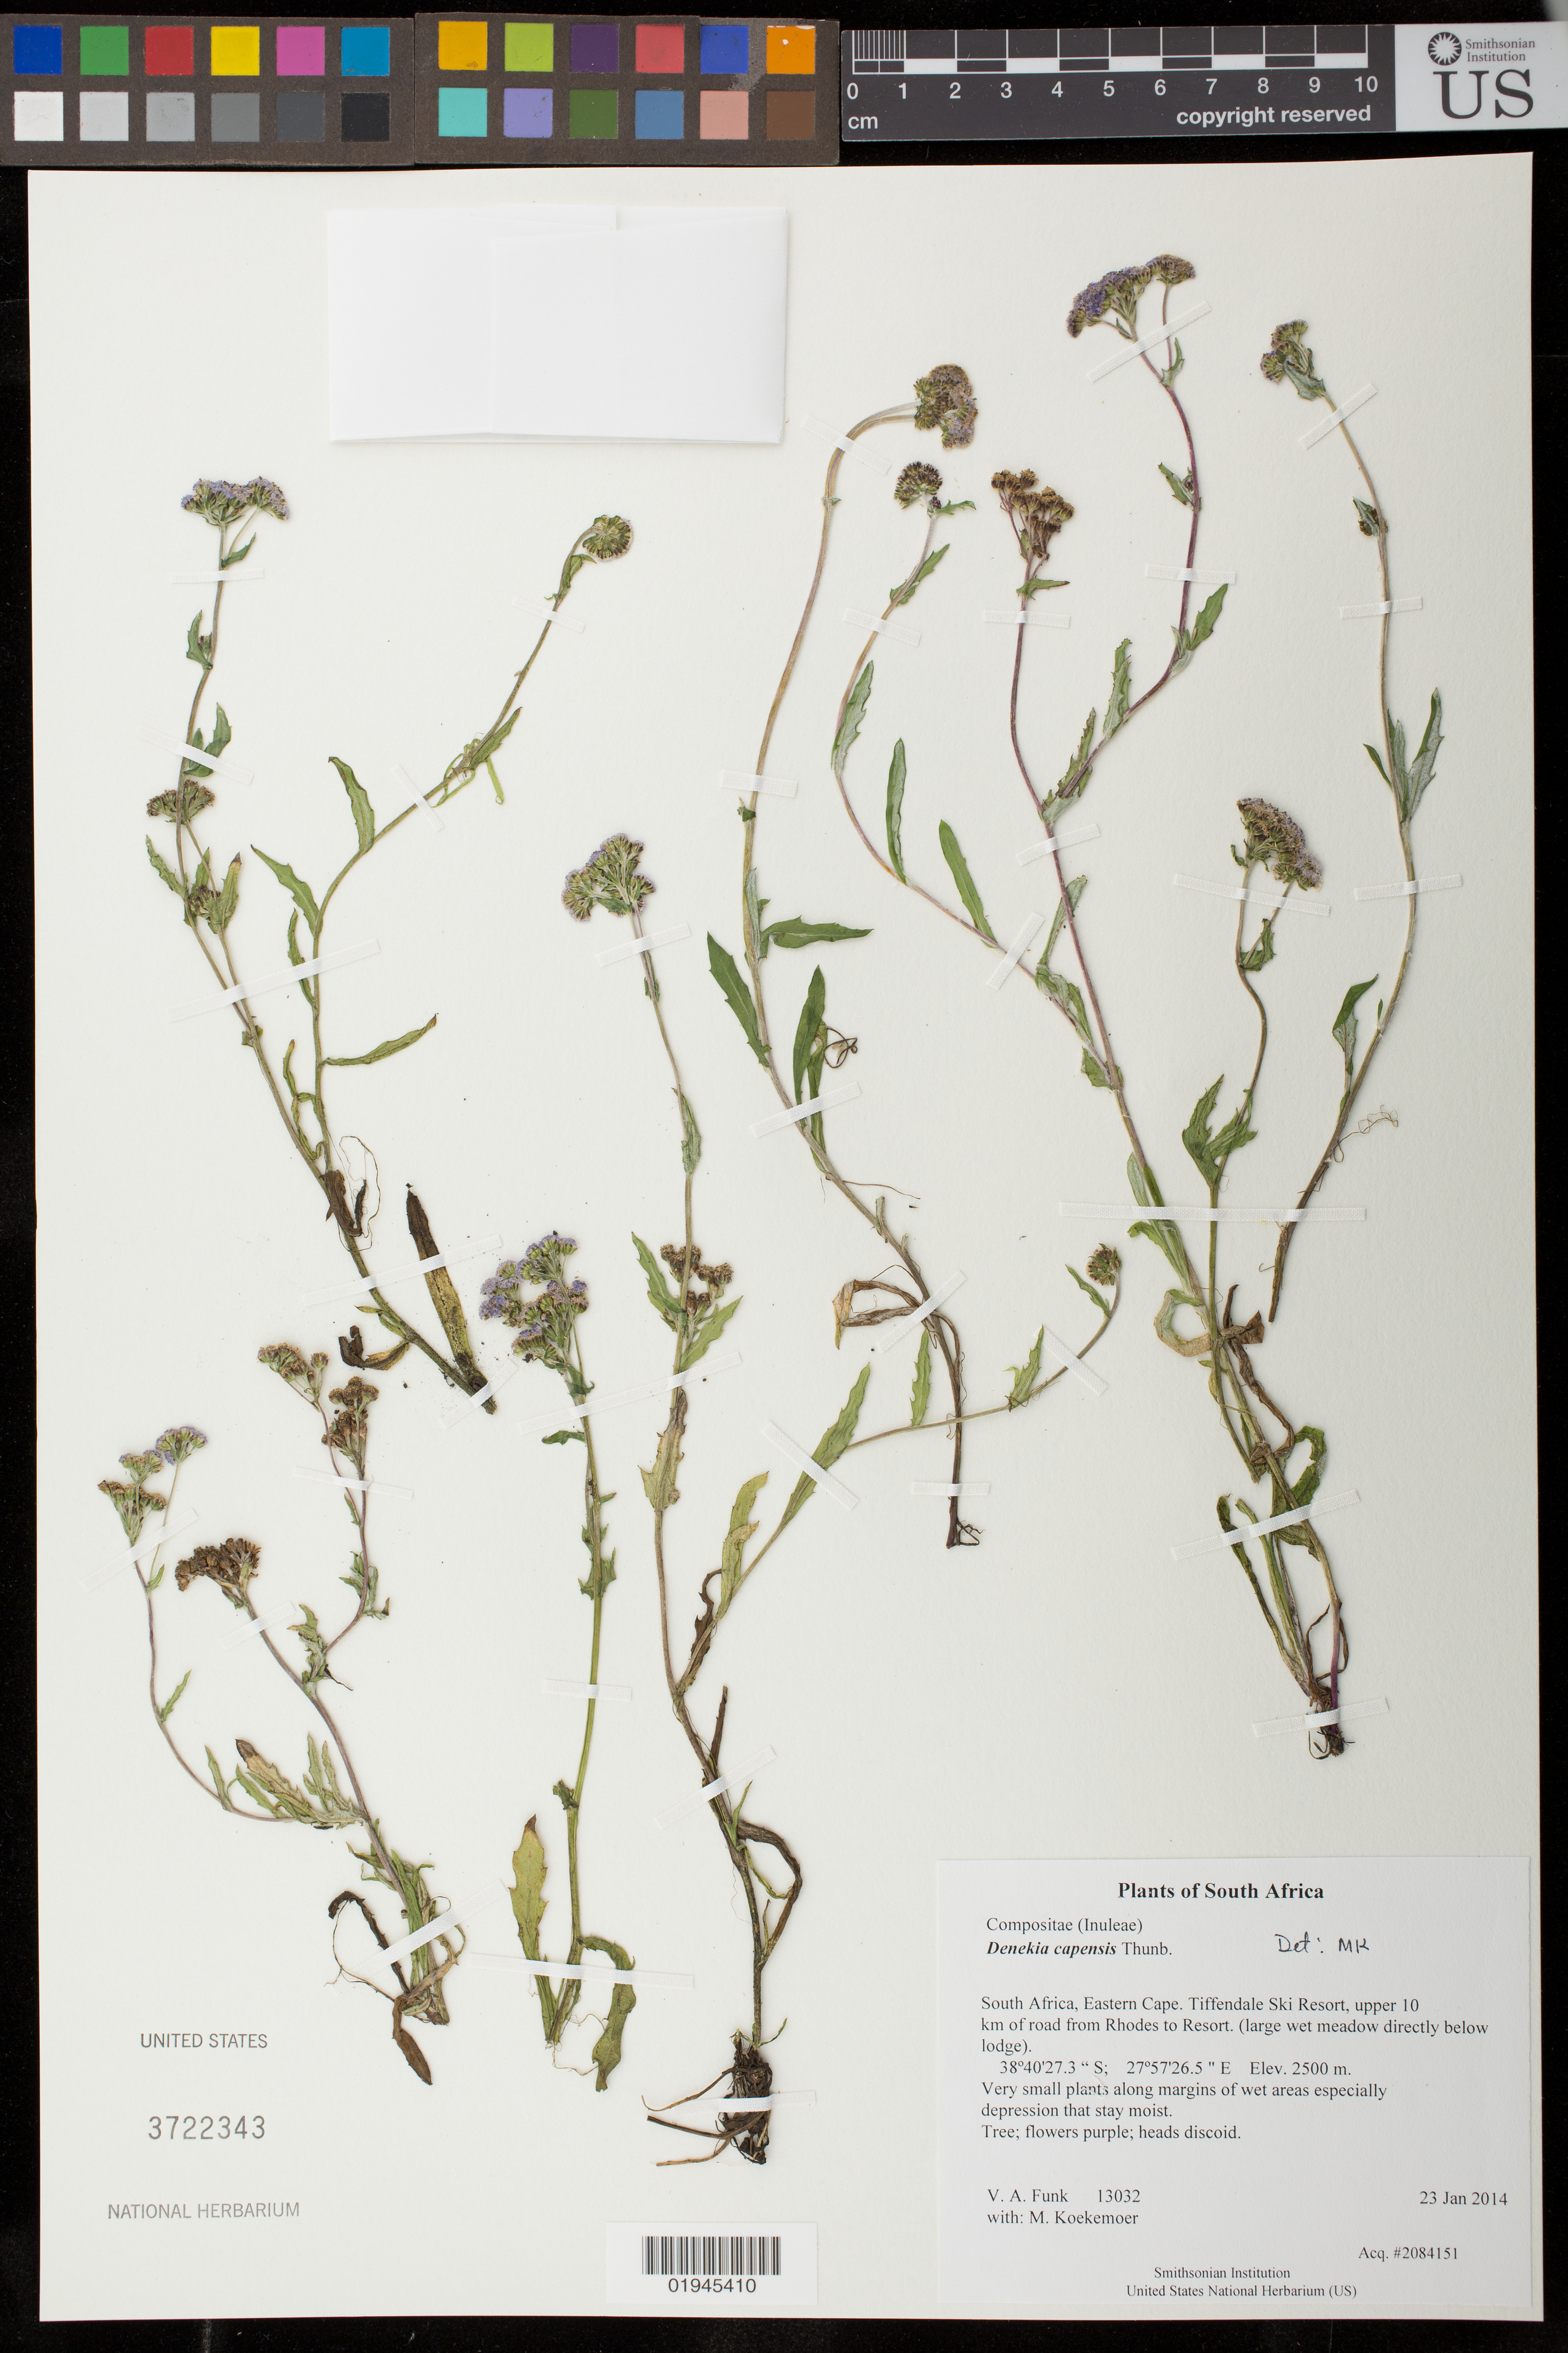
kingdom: Plantae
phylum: Tracheophyta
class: Magnoliopsida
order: Asterales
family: Asteraceae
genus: Denekia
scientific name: Denekia capensis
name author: Thunb.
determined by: Koekemoer, M.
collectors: M. Koekemoer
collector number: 13032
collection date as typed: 23 Jan 2014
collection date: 2014-01-23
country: South Africa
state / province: Eastern Cape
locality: Tiffendale Ski Resort, upper 10 km of road from Rhodes to Resort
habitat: Very small plants along margins of wet areas especially depression that stay moist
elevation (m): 2500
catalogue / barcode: US 3722343